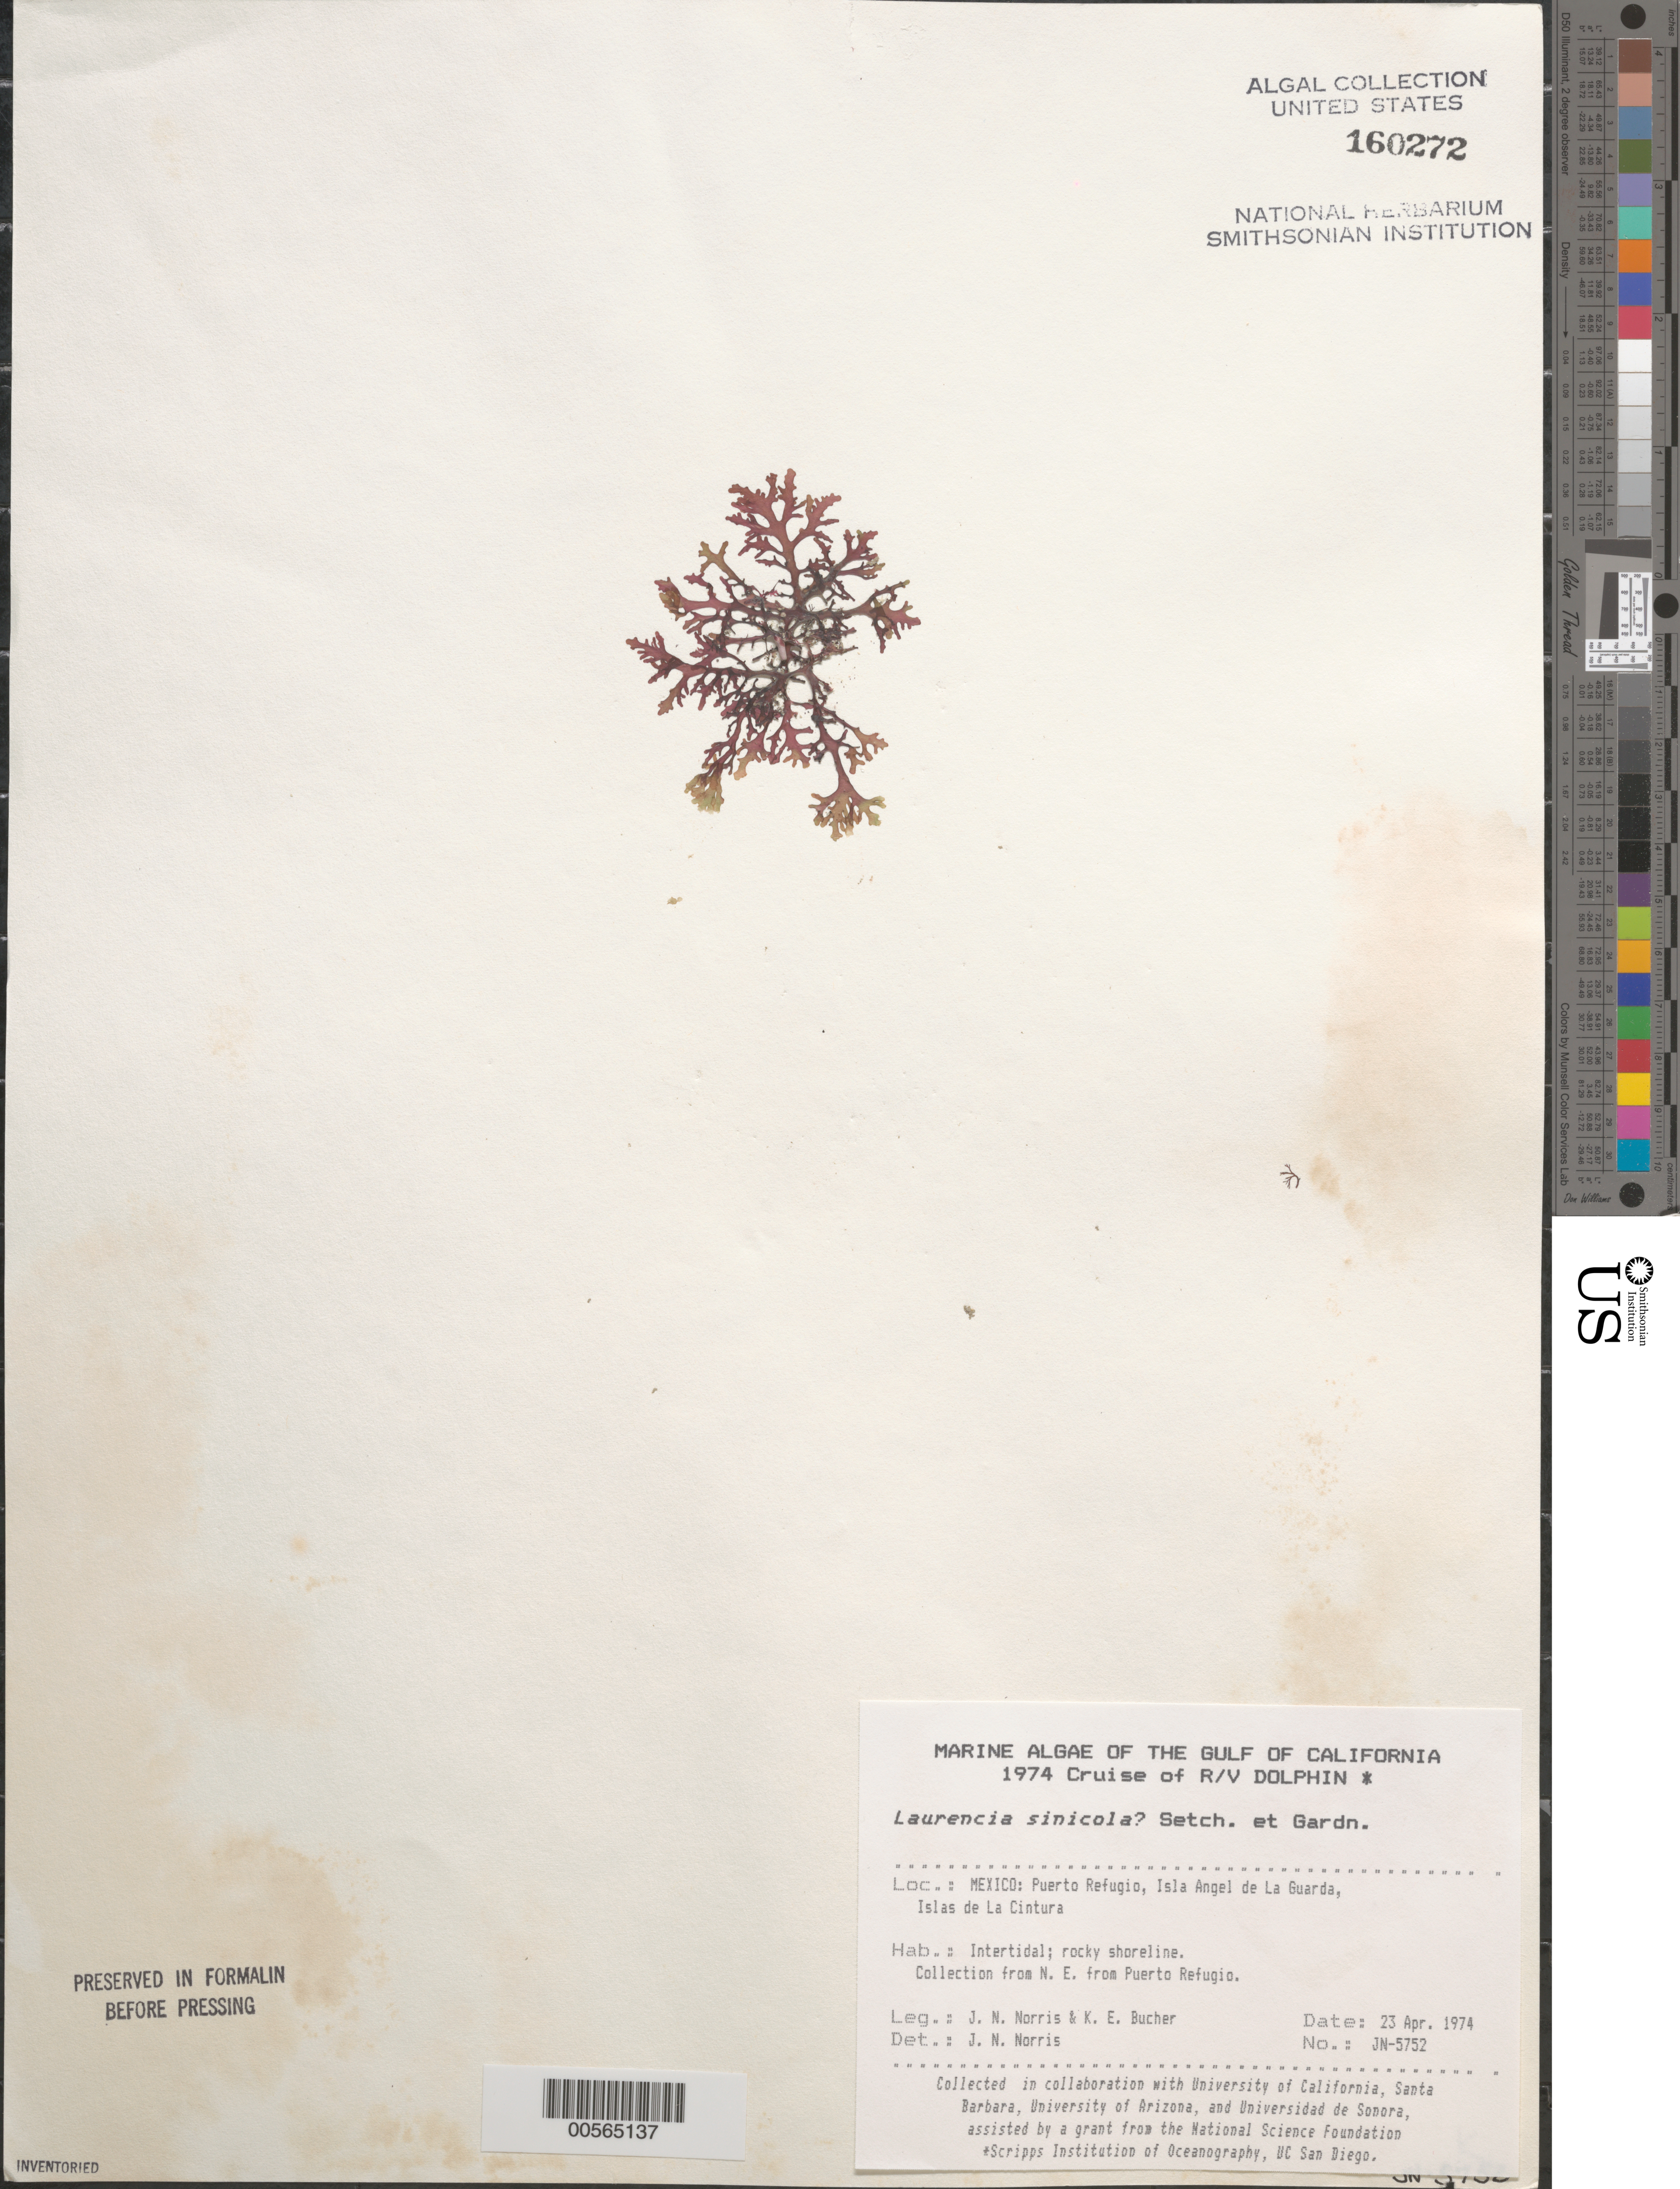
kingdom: Plantae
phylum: Rhodophyta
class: Florideophyceae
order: Ceramiales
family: Rhodomelaceae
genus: Osmundea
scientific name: Osmundea sinicola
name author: (Setchell & N.L. Gardner) K.W. Nam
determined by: Algae name updating Project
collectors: J. N. Norris & K. E. Bucher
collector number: JN-5752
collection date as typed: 23 Apr 1974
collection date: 1974-04-23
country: Mexico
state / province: Baja California Norte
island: Isla Angel de la Guarda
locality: Puerto Refugio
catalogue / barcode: US 160272